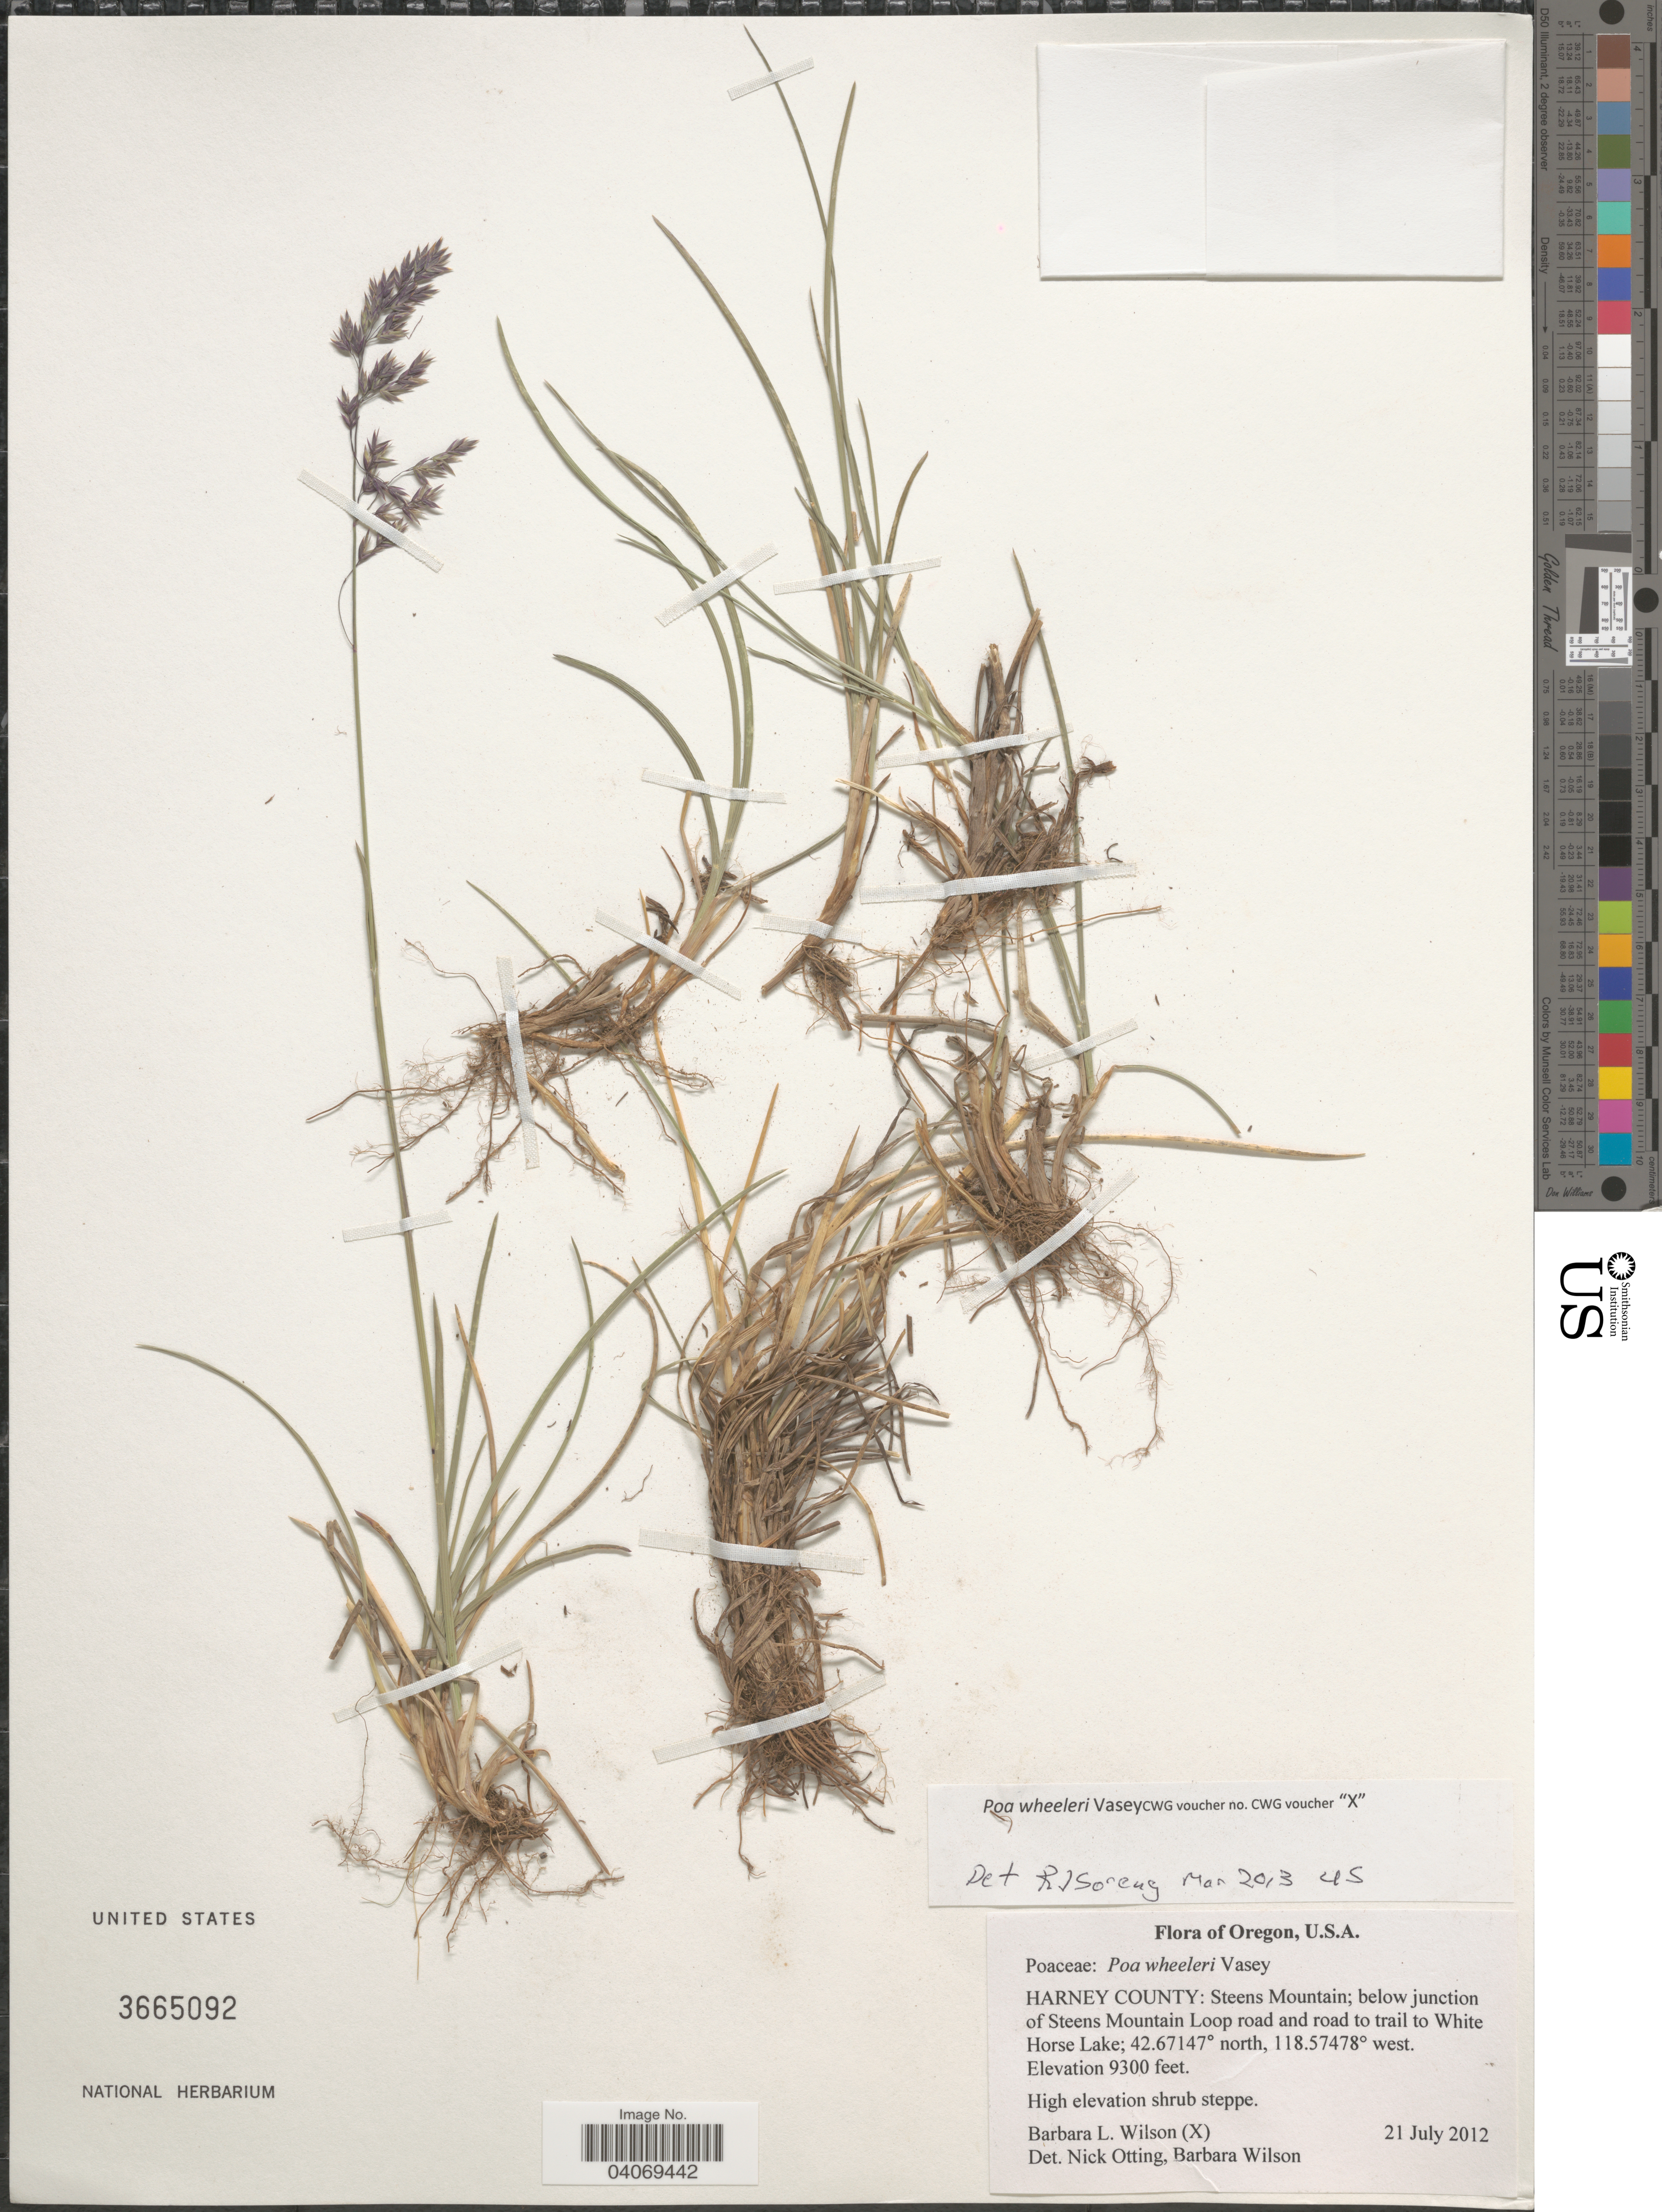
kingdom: Plantae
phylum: Tracheophyta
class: Liliopsida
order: Poales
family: Poaceae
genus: Poa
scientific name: Poa wheeleri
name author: Vasey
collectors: B. L. Wilson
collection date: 2012-07-21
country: United States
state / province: Oregon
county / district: Harney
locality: Harney County: Steens Mountain; below junction of Steens Mountain Loop road and road to trail to White Horse Lake.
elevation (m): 2835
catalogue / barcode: US 3665092